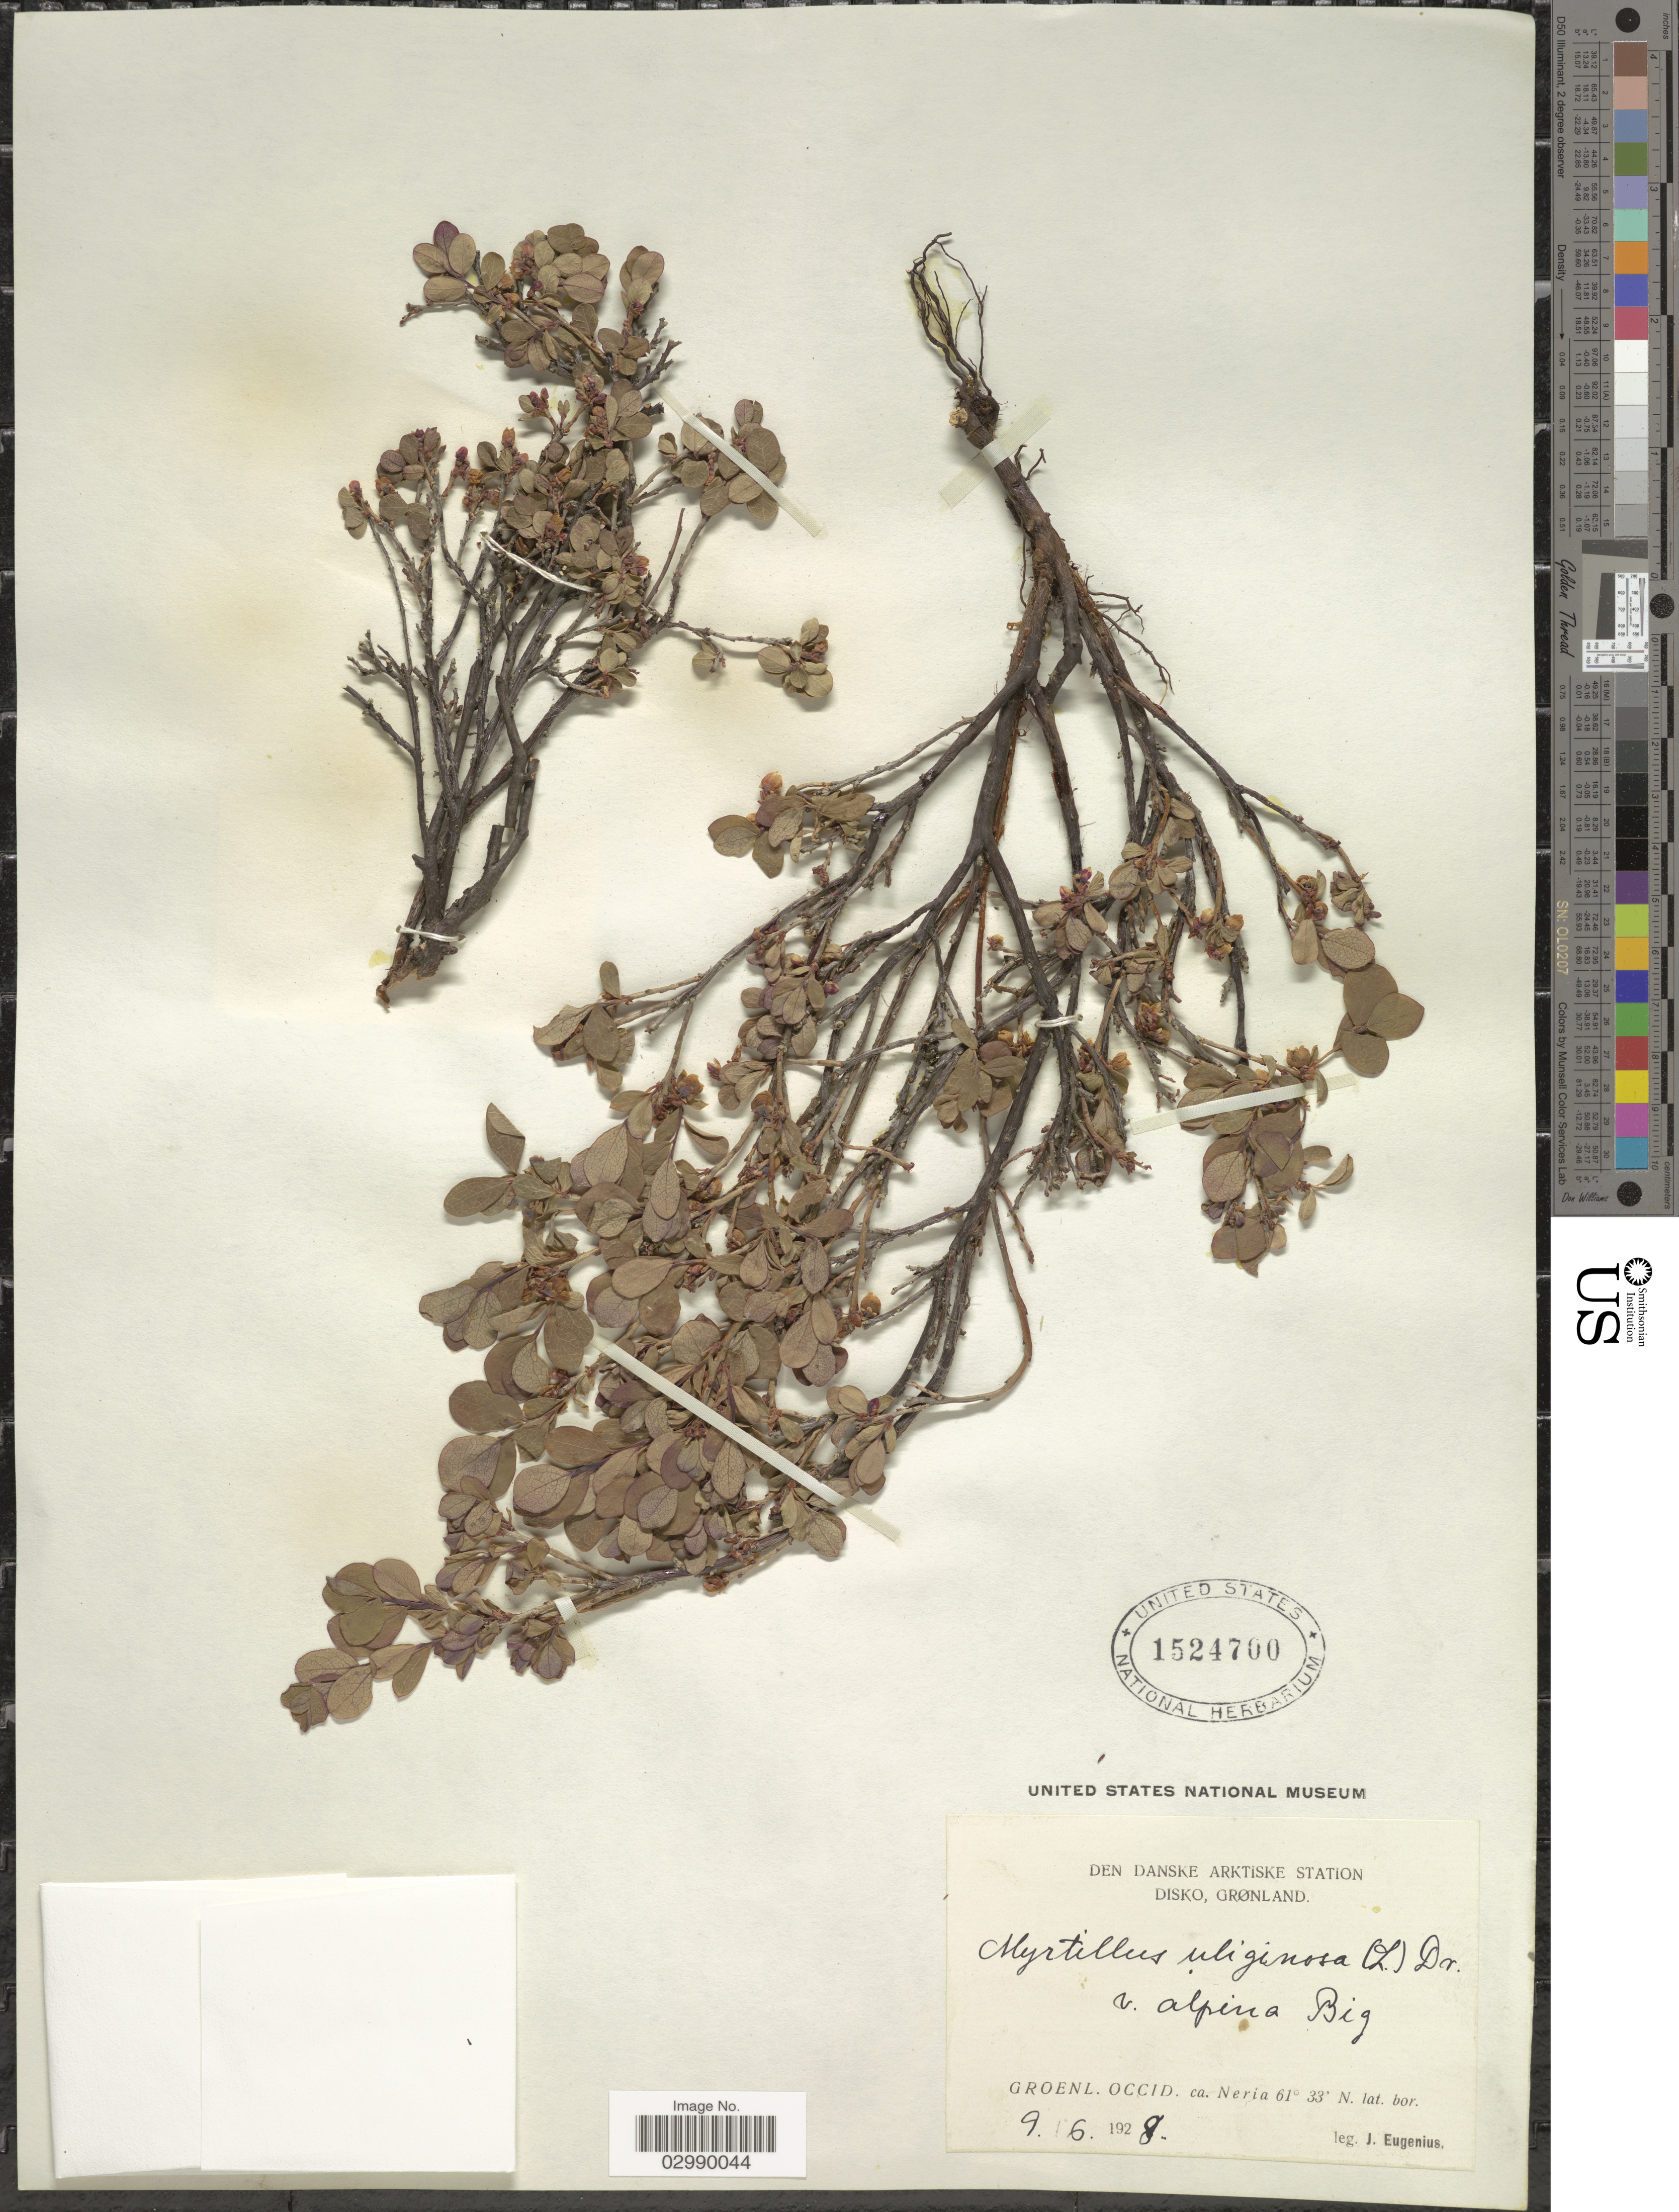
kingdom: Plantae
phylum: Tracheophyta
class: Magnoliopsida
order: Ericales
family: Ericaceae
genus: Vaccinium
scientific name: Vaccinium uliginosum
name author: L.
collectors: J. Eugenius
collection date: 1928-06-09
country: Greenland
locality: Den Danske Arktiske Station Disko, Gronland, Groenl. Occid. ca. Neria.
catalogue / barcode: US 1524700